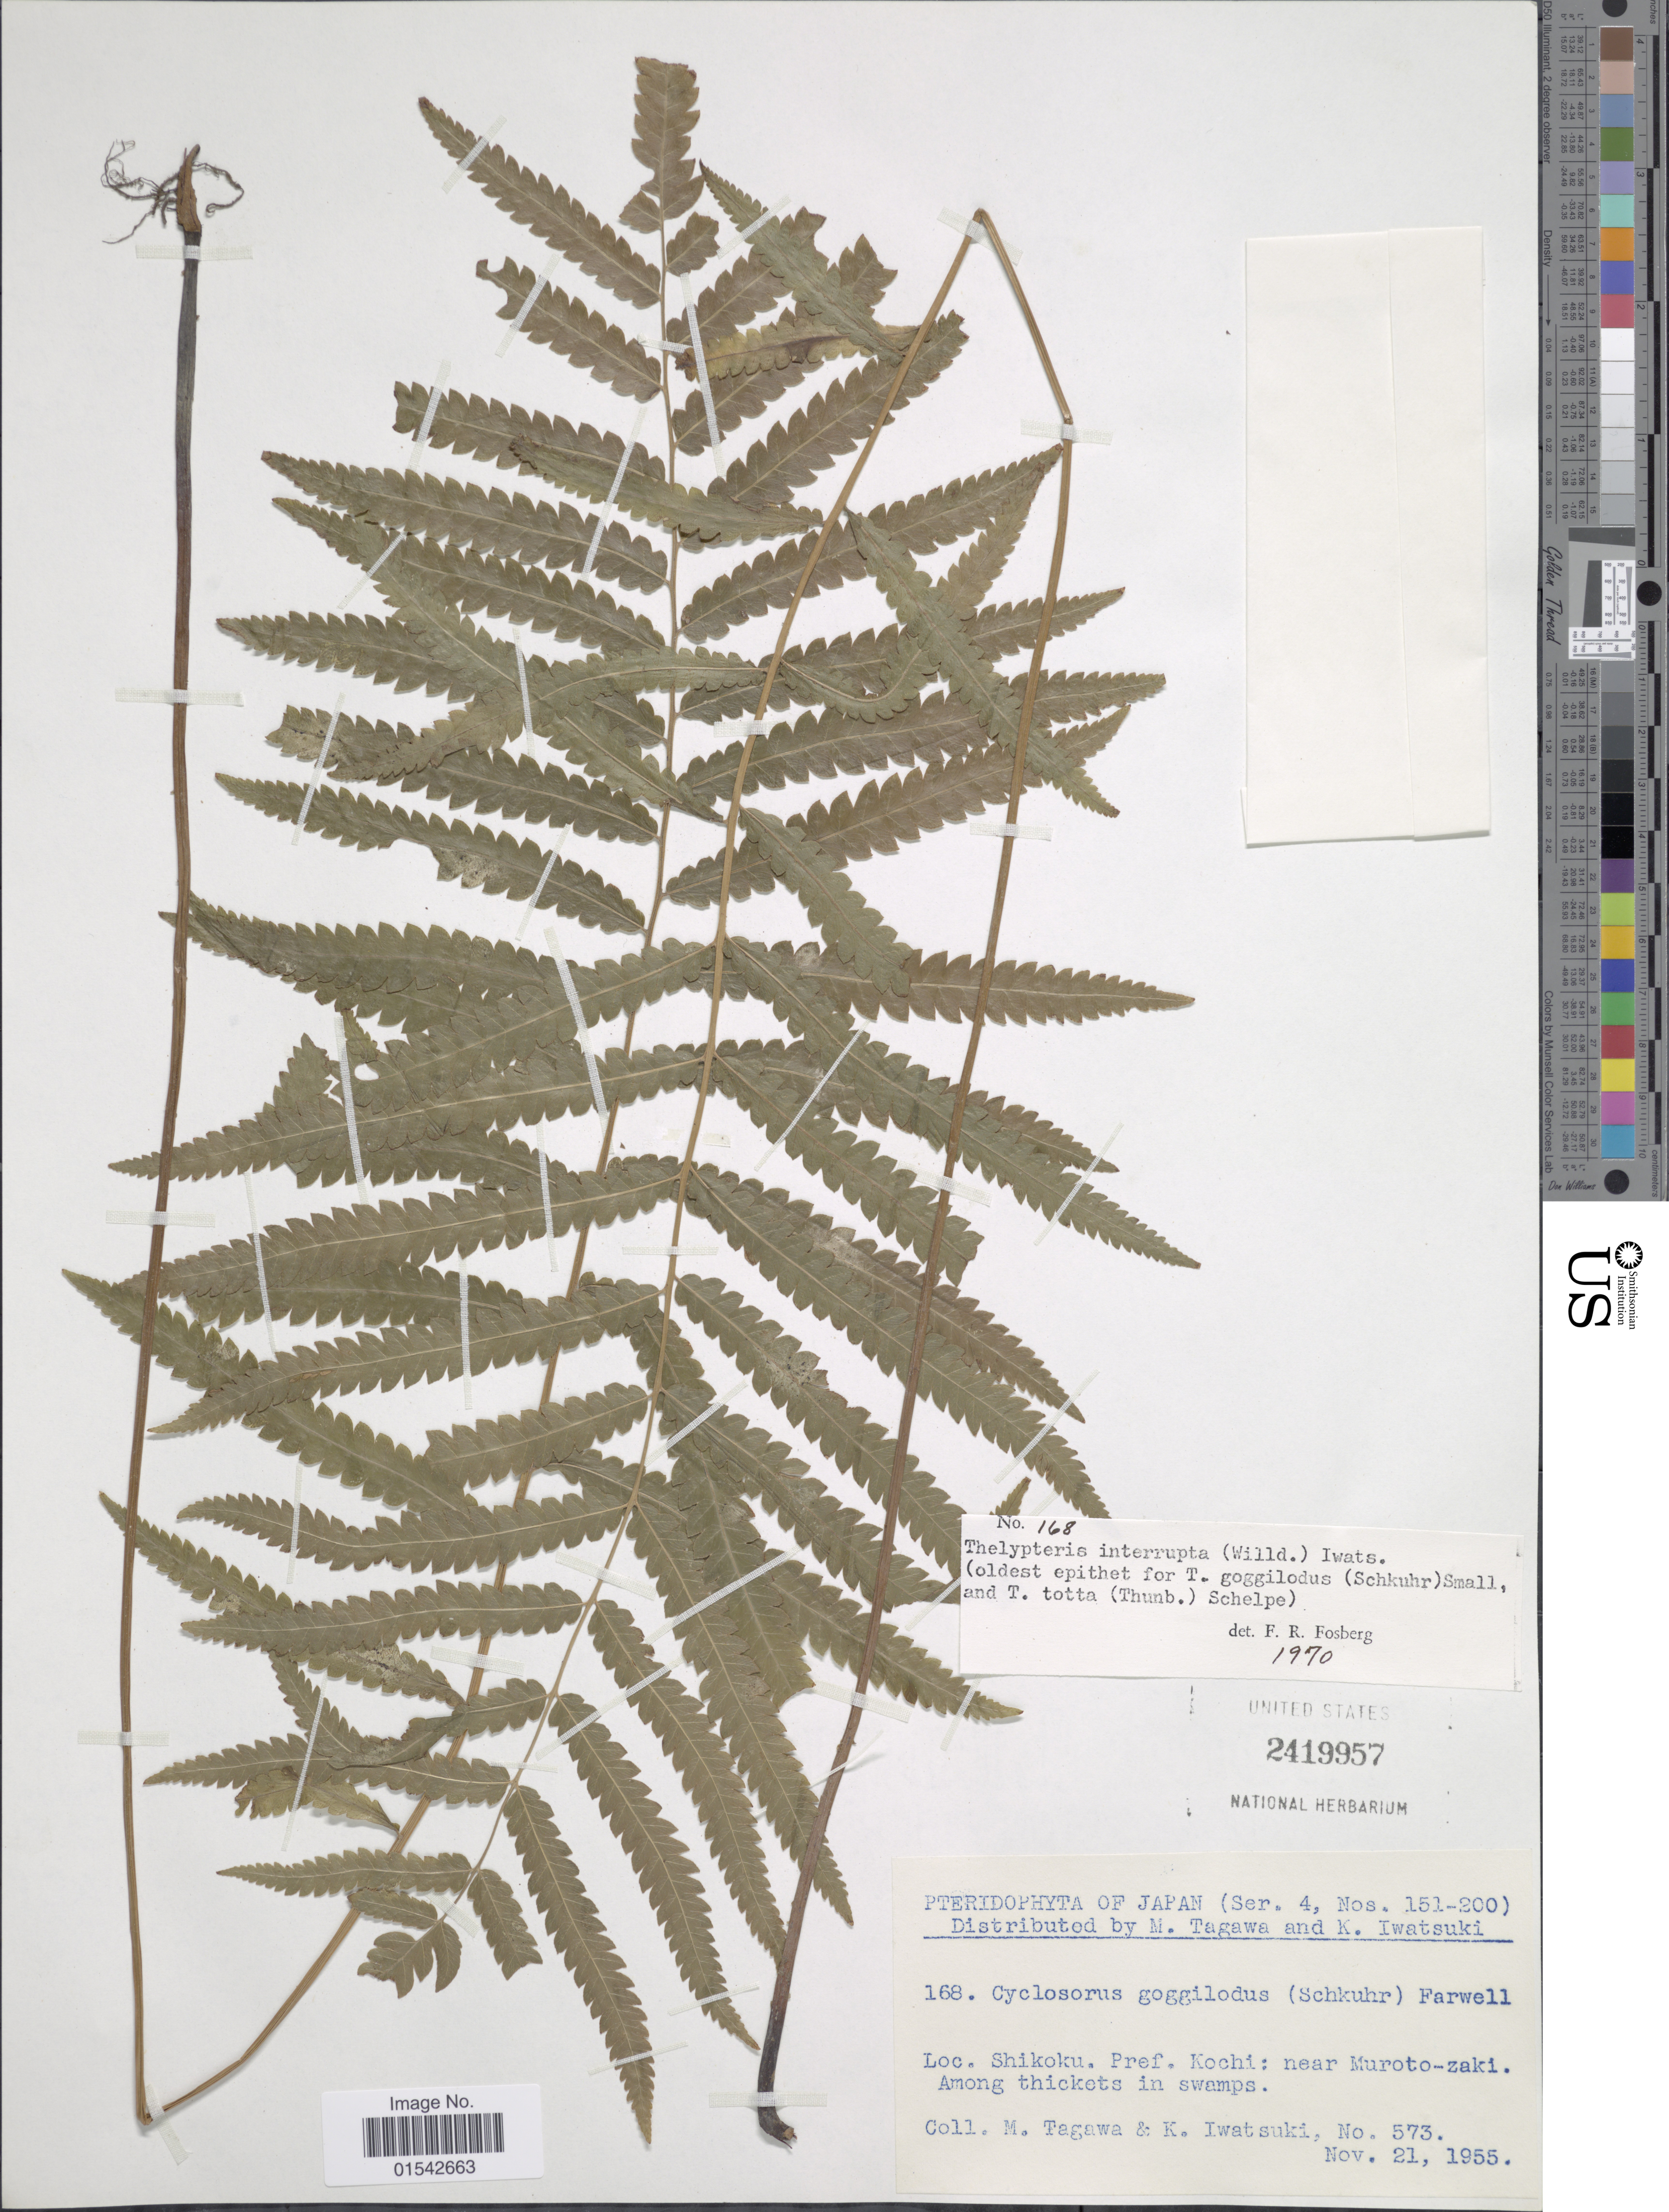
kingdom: Plantae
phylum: Tracheophyta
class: Polypodiopsida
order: Polypodiales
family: Thelypteridaceae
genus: Cyclosorus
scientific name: Cyclosorus interruptus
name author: (Willd.) H. Itô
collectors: M. Tagawa & K. Iwatsuki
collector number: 573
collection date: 1955-11-21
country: Japan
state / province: Koti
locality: Shikoku. Pref. Kochi: near Muroto-zaki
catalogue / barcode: US 2419957